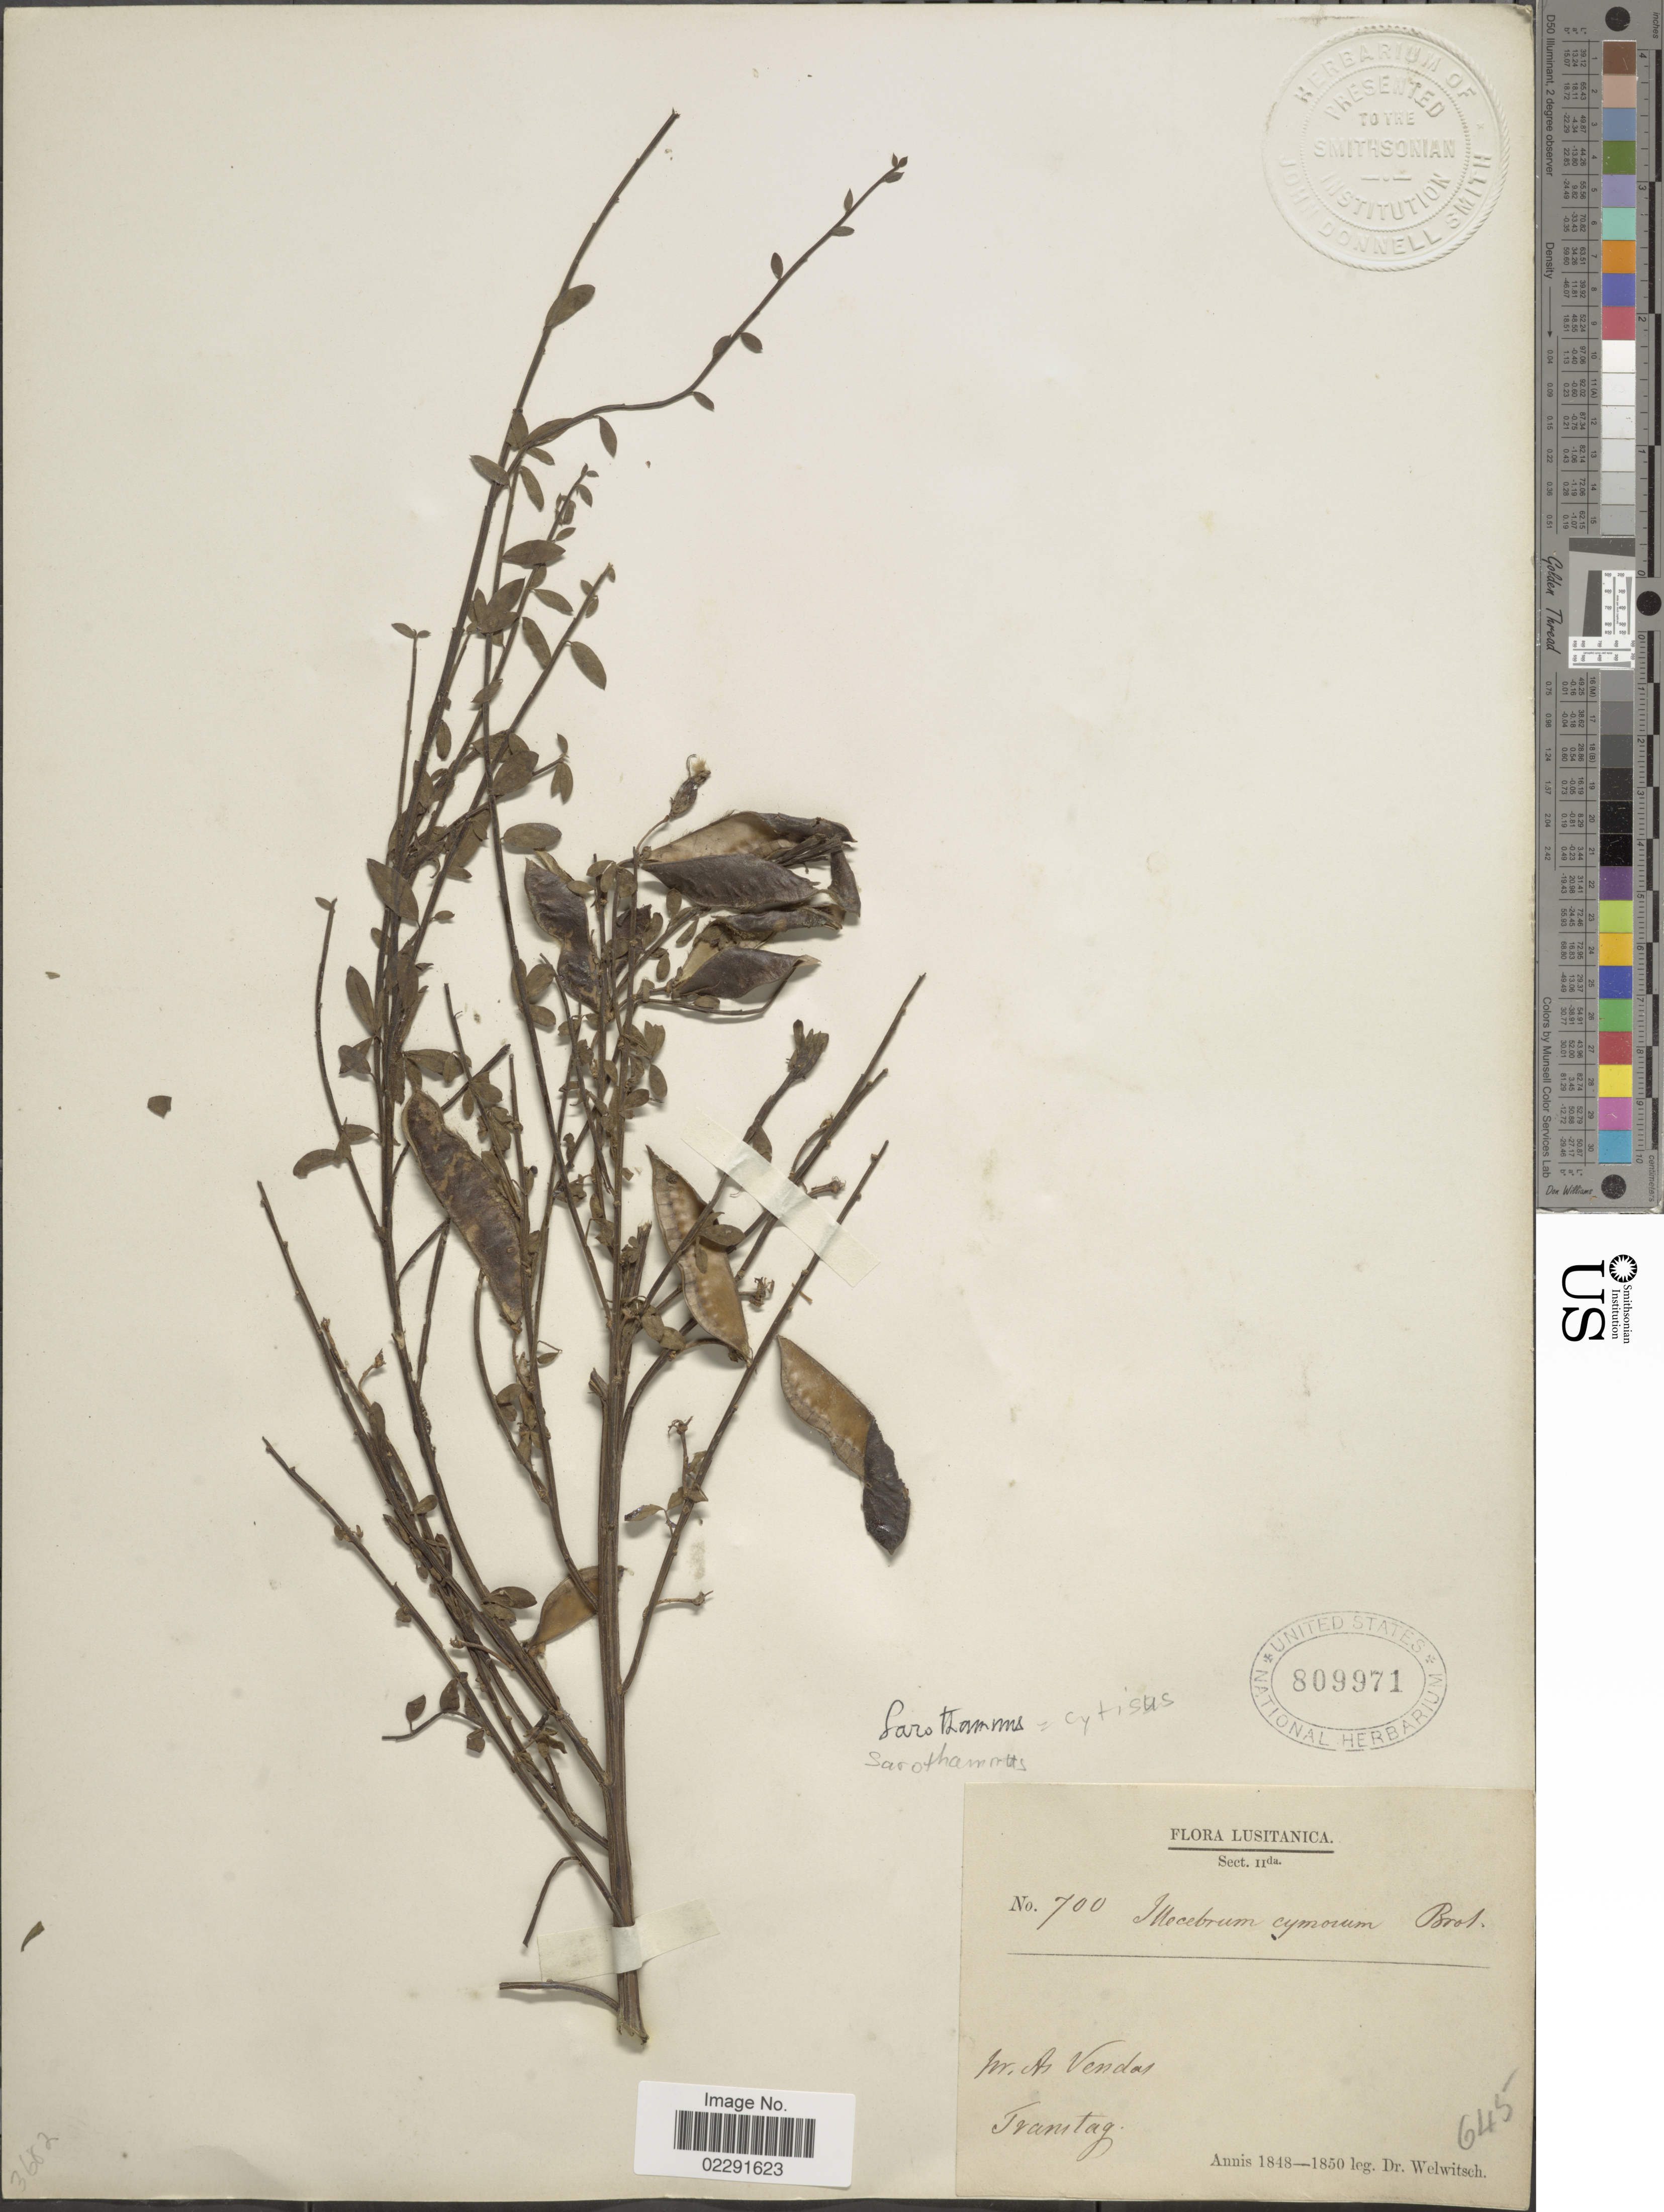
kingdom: Plantae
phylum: Tracheophyta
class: Magnoliopsida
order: Fabales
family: Fabaceae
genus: Cytisus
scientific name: Cytisus sp.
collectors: -. Welwitsch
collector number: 700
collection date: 1848/1850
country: Portugal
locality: Mr. As Vendas [interpreted], Lusitanica.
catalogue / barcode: US 809971